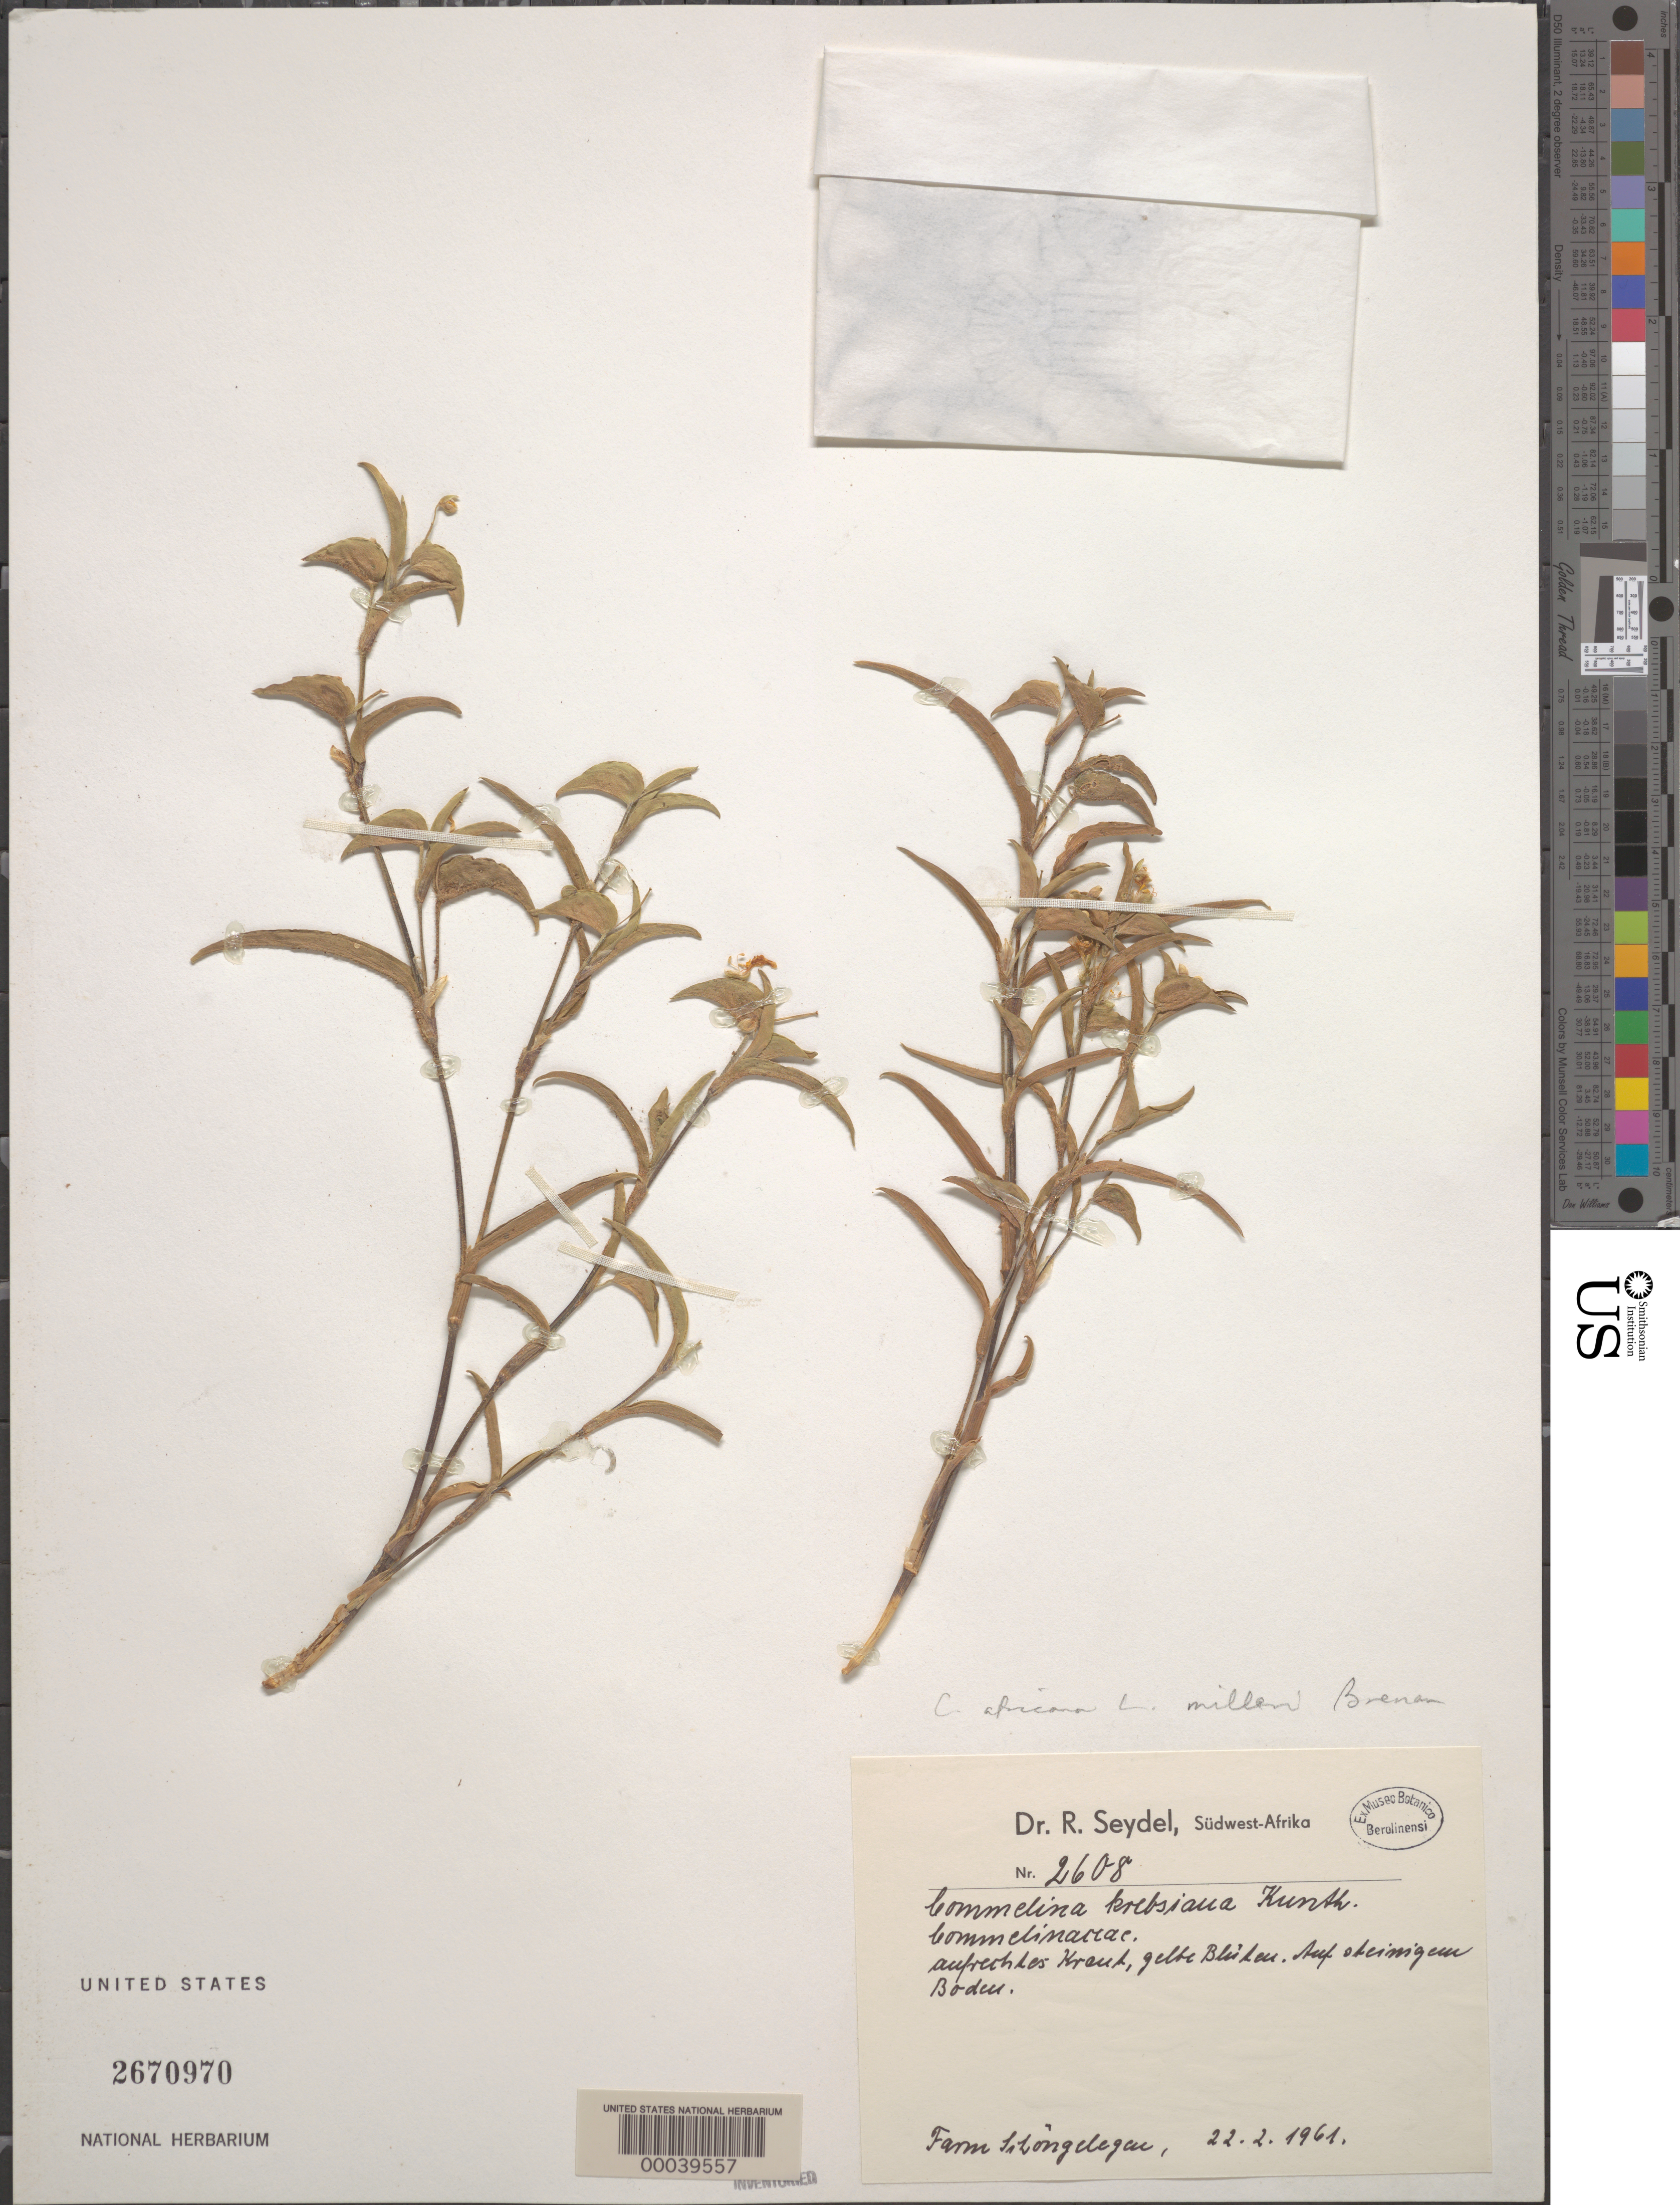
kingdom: Plantae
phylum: Tracheophyta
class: Liliopsida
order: Commelinales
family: Commelinaceae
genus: Commelina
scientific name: Commelina africana var. milleri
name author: Brenan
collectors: R. Seydel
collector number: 2608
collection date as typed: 22 Feb 1961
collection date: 1961-02-22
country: Namibia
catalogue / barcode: US 2670970